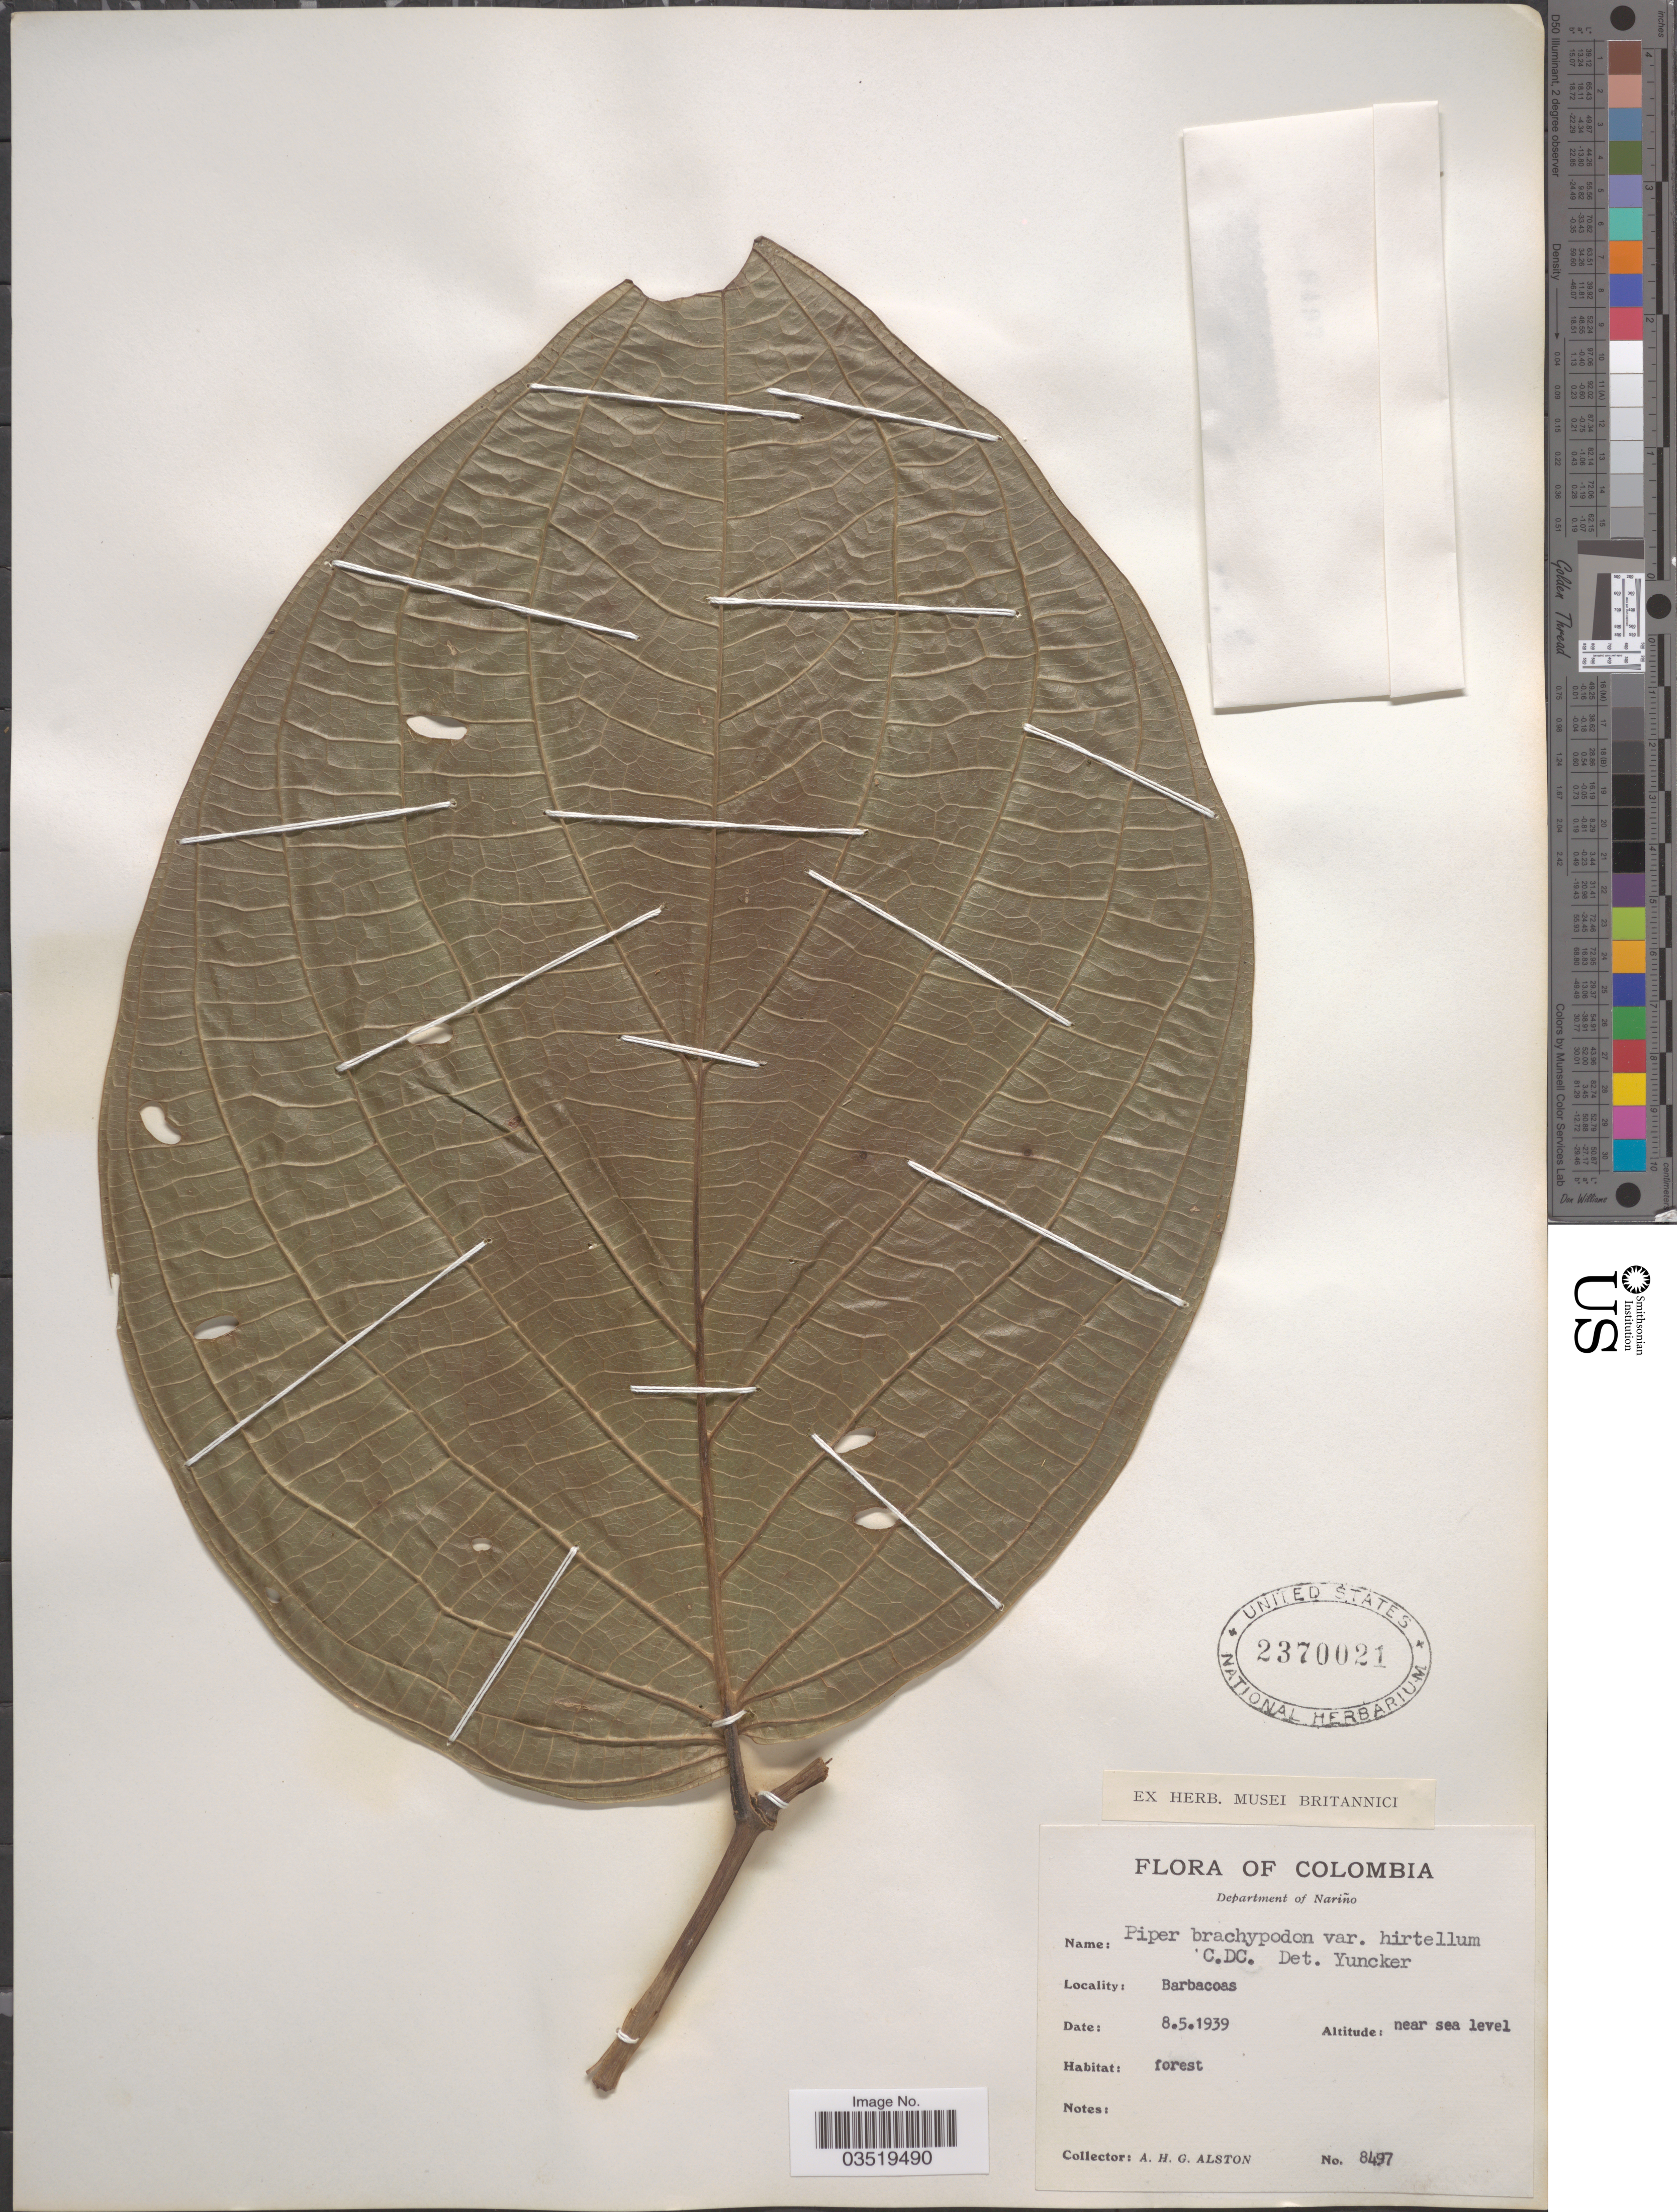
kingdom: Plantae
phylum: Tracheophyta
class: Magnoliopsida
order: Piperales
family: Piperaceae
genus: Piper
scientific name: Piper brachypodon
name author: (Benth.) C. DC.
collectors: A. H. Alston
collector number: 8497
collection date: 1939-05-08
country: Colombia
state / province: Nariño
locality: Department of Nariño. Barbacoas.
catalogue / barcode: US 2370021